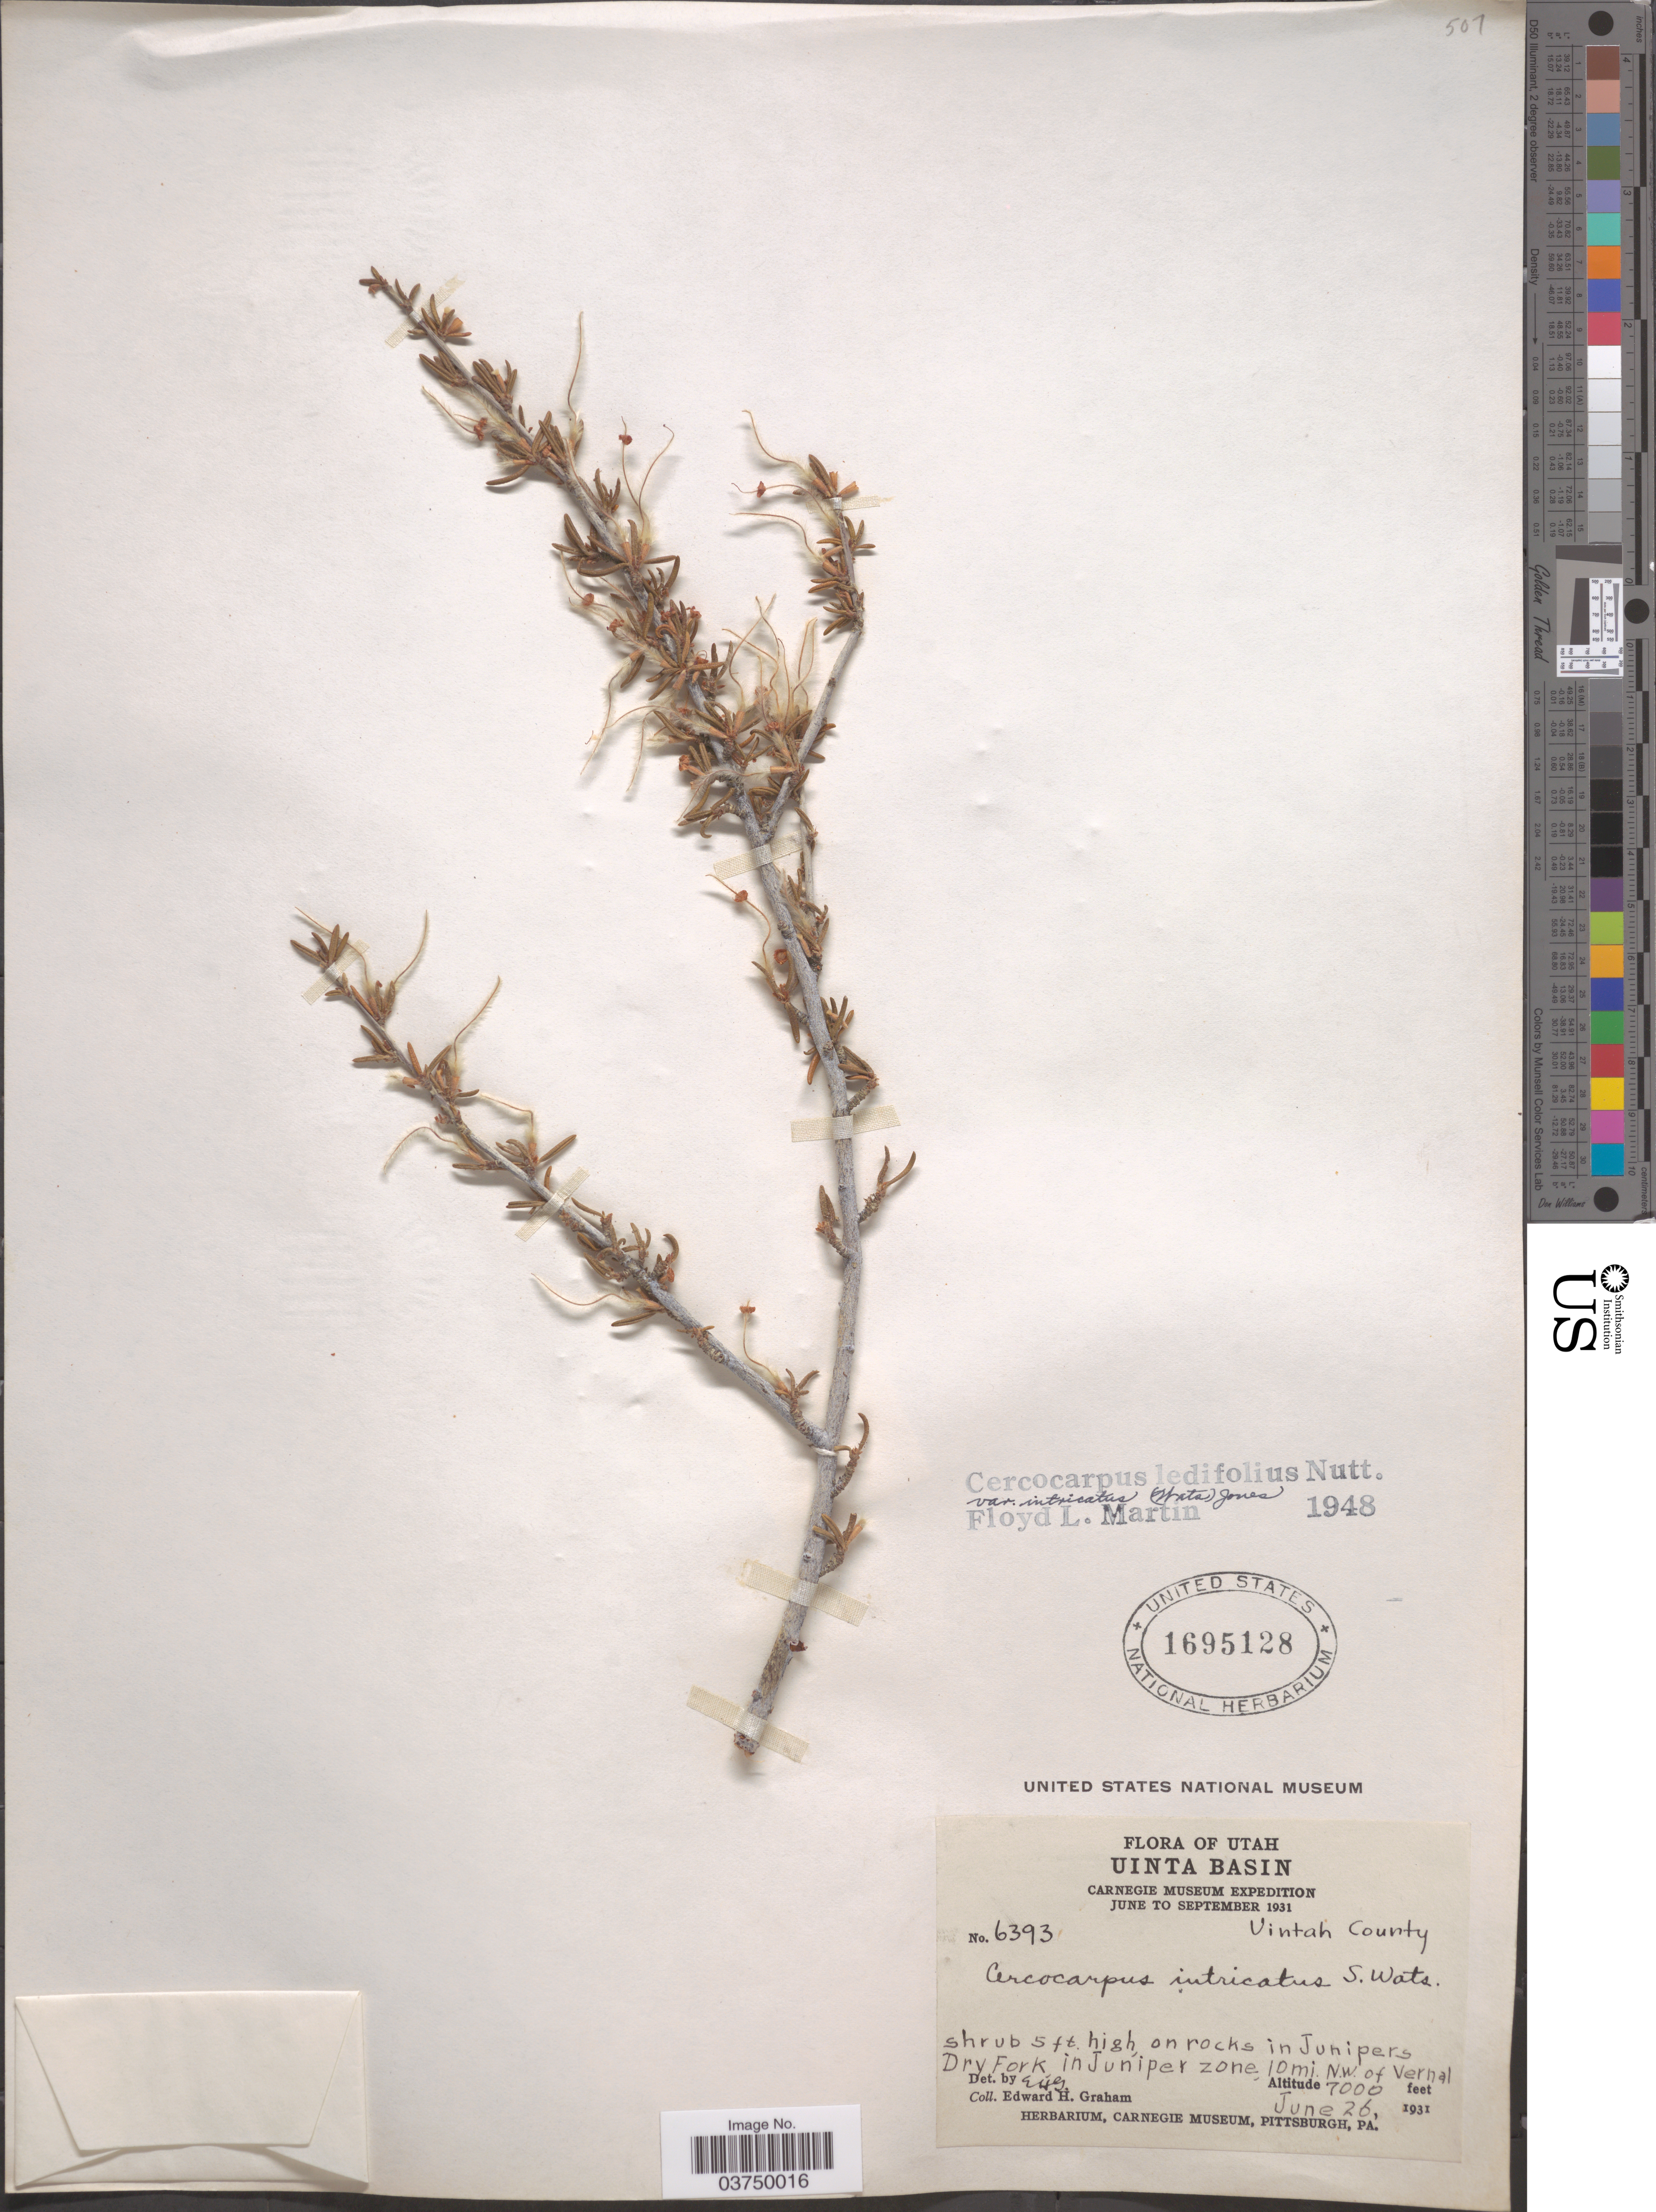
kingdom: Plantae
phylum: Tracheophyta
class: Magnoliopsida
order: Rosales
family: Rosaceae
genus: Cercocarpus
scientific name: Cercocarpus ledifolius var. intricatus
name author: Nutt.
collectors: E. H. Graham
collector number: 6393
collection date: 1931-06-26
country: United States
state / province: Utah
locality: Uinta Basin. Dry Fork in Juniper Zone, 10 mi. NW of Vernal. Uintah County.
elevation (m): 2134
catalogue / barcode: US 1695128